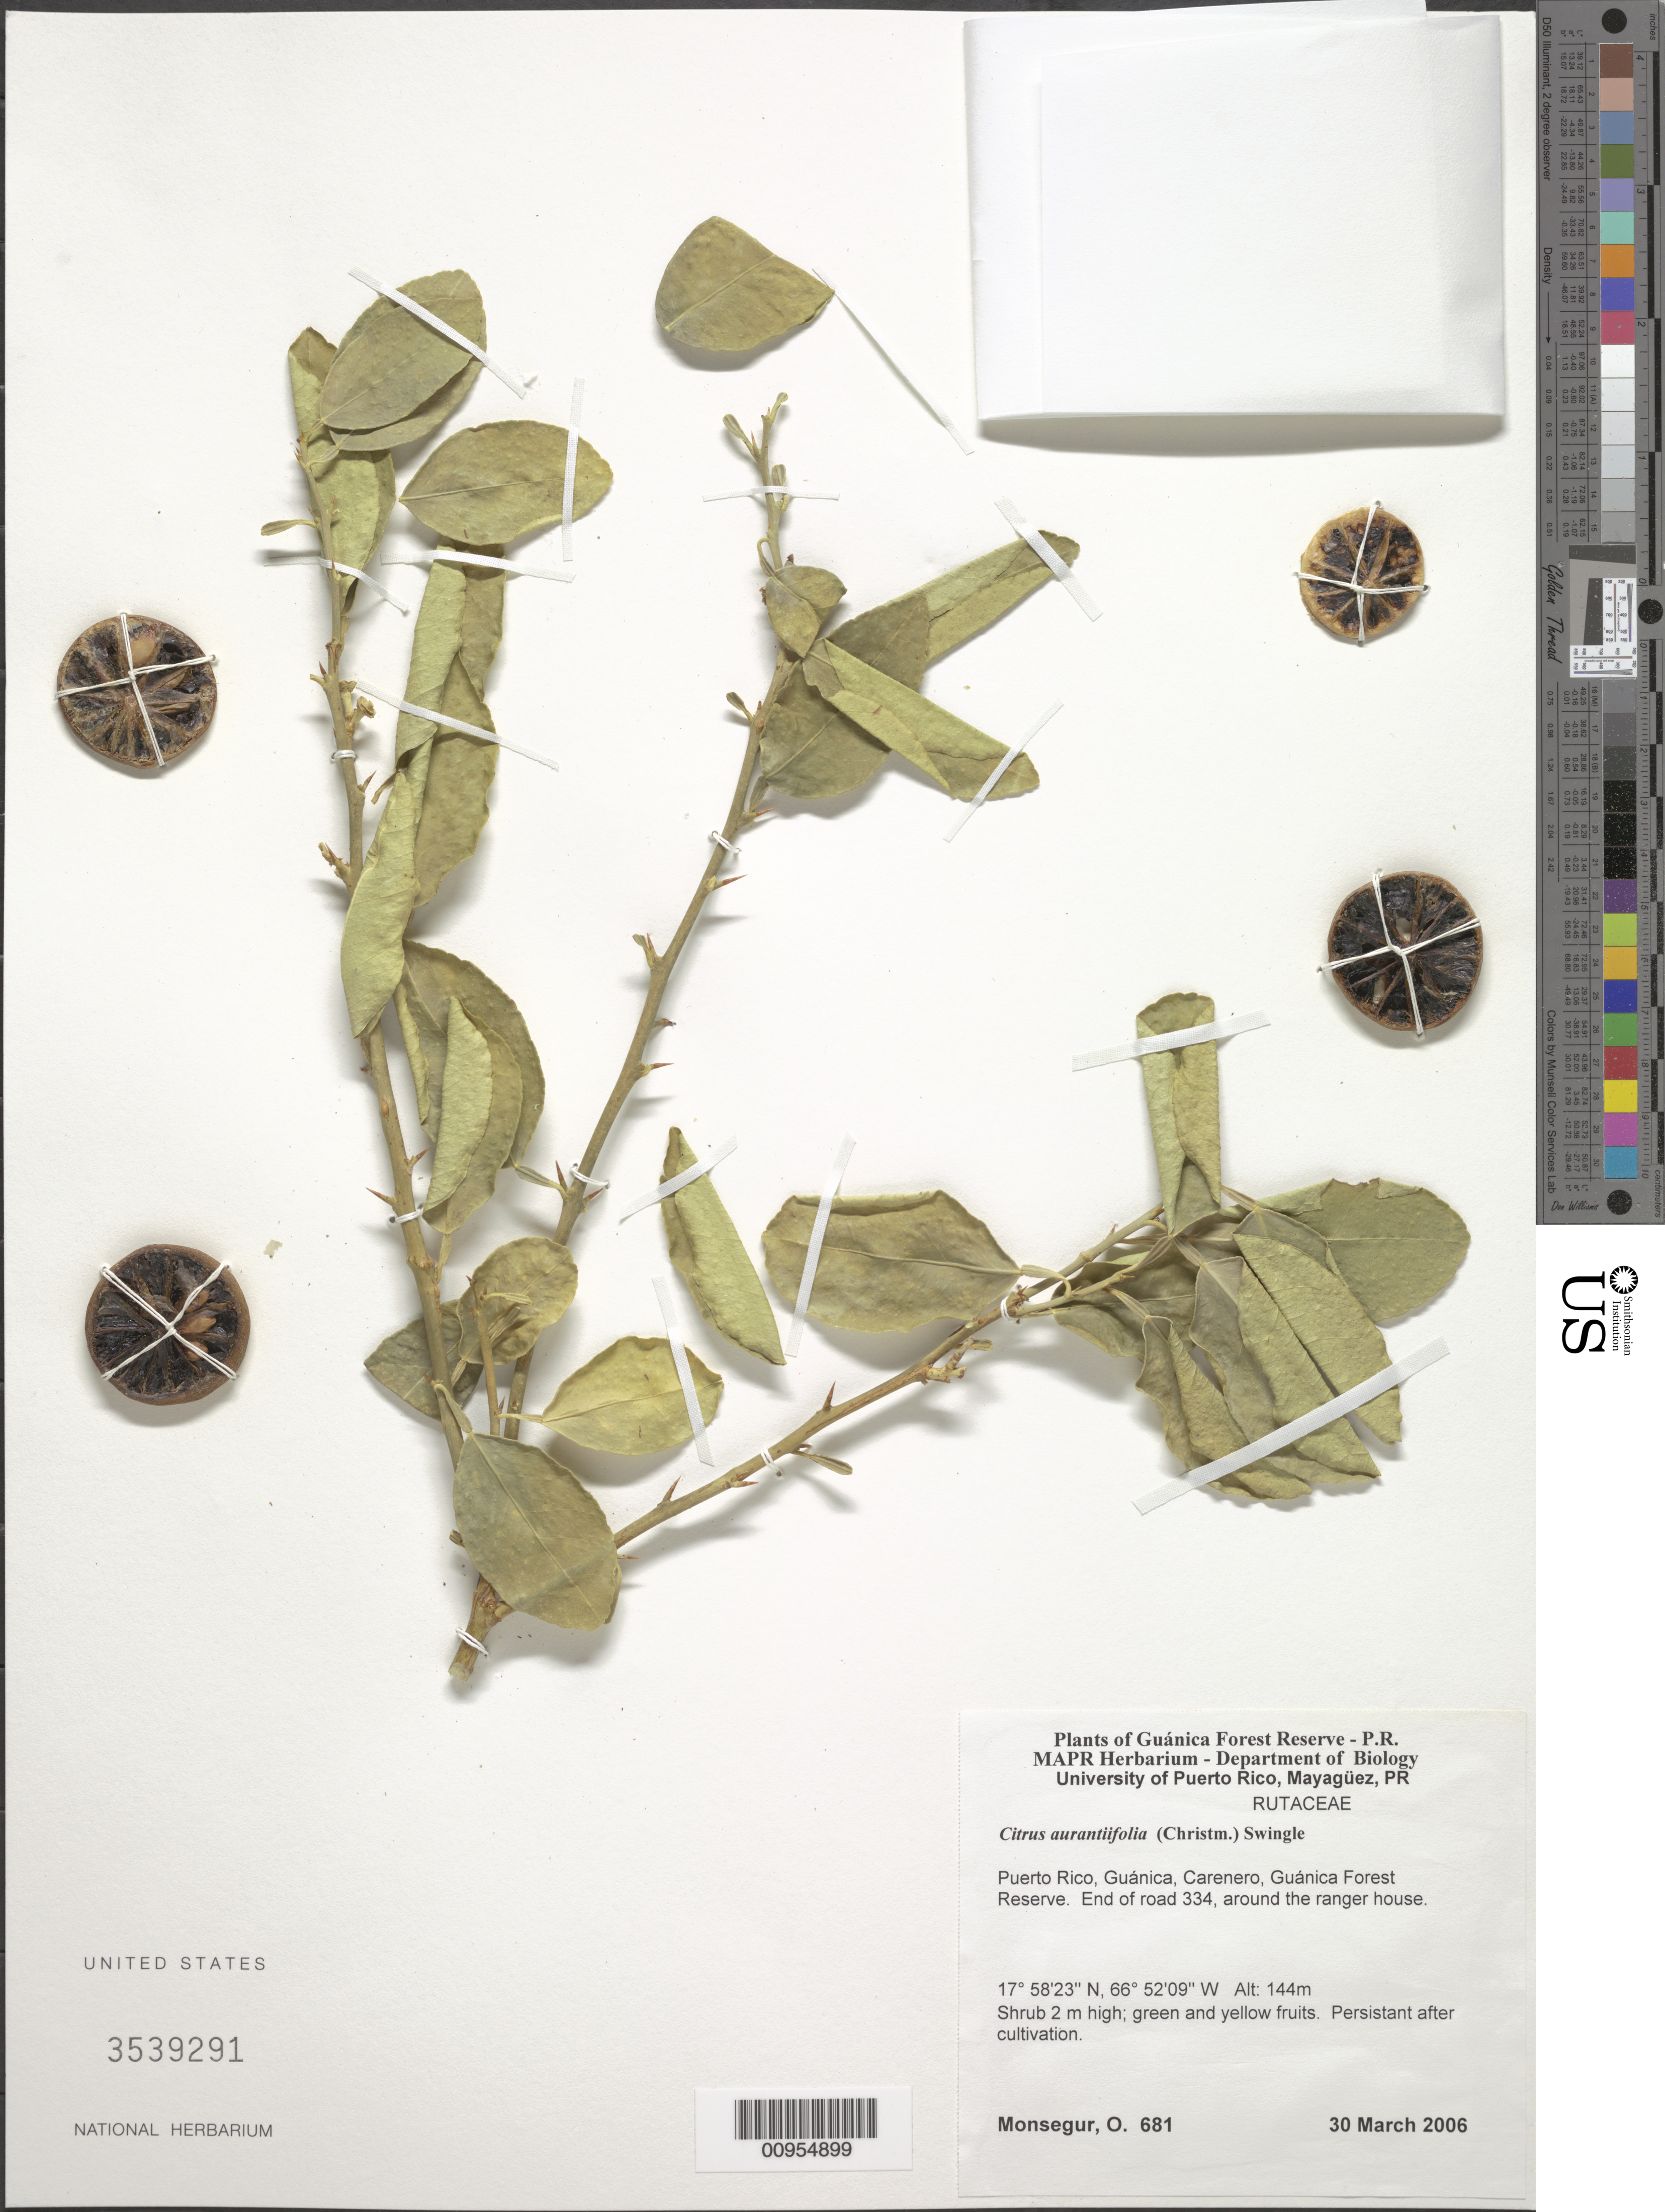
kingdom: Plantae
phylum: Tracheophyta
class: Magnoliopsida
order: Sapindales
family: Rutaceae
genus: Citrus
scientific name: Citrus x aurantiifolia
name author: (Christm.) Swingle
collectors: O. Monsegur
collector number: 681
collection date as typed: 30 Mar 2006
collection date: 2006-03-30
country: Puerto Rico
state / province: Guánica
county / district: Carenero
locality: Guánica Forest Reserve. End of road 334, around the ranger house.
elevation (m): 144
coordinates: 17.58234, 66.52087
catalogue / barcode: US 3539291